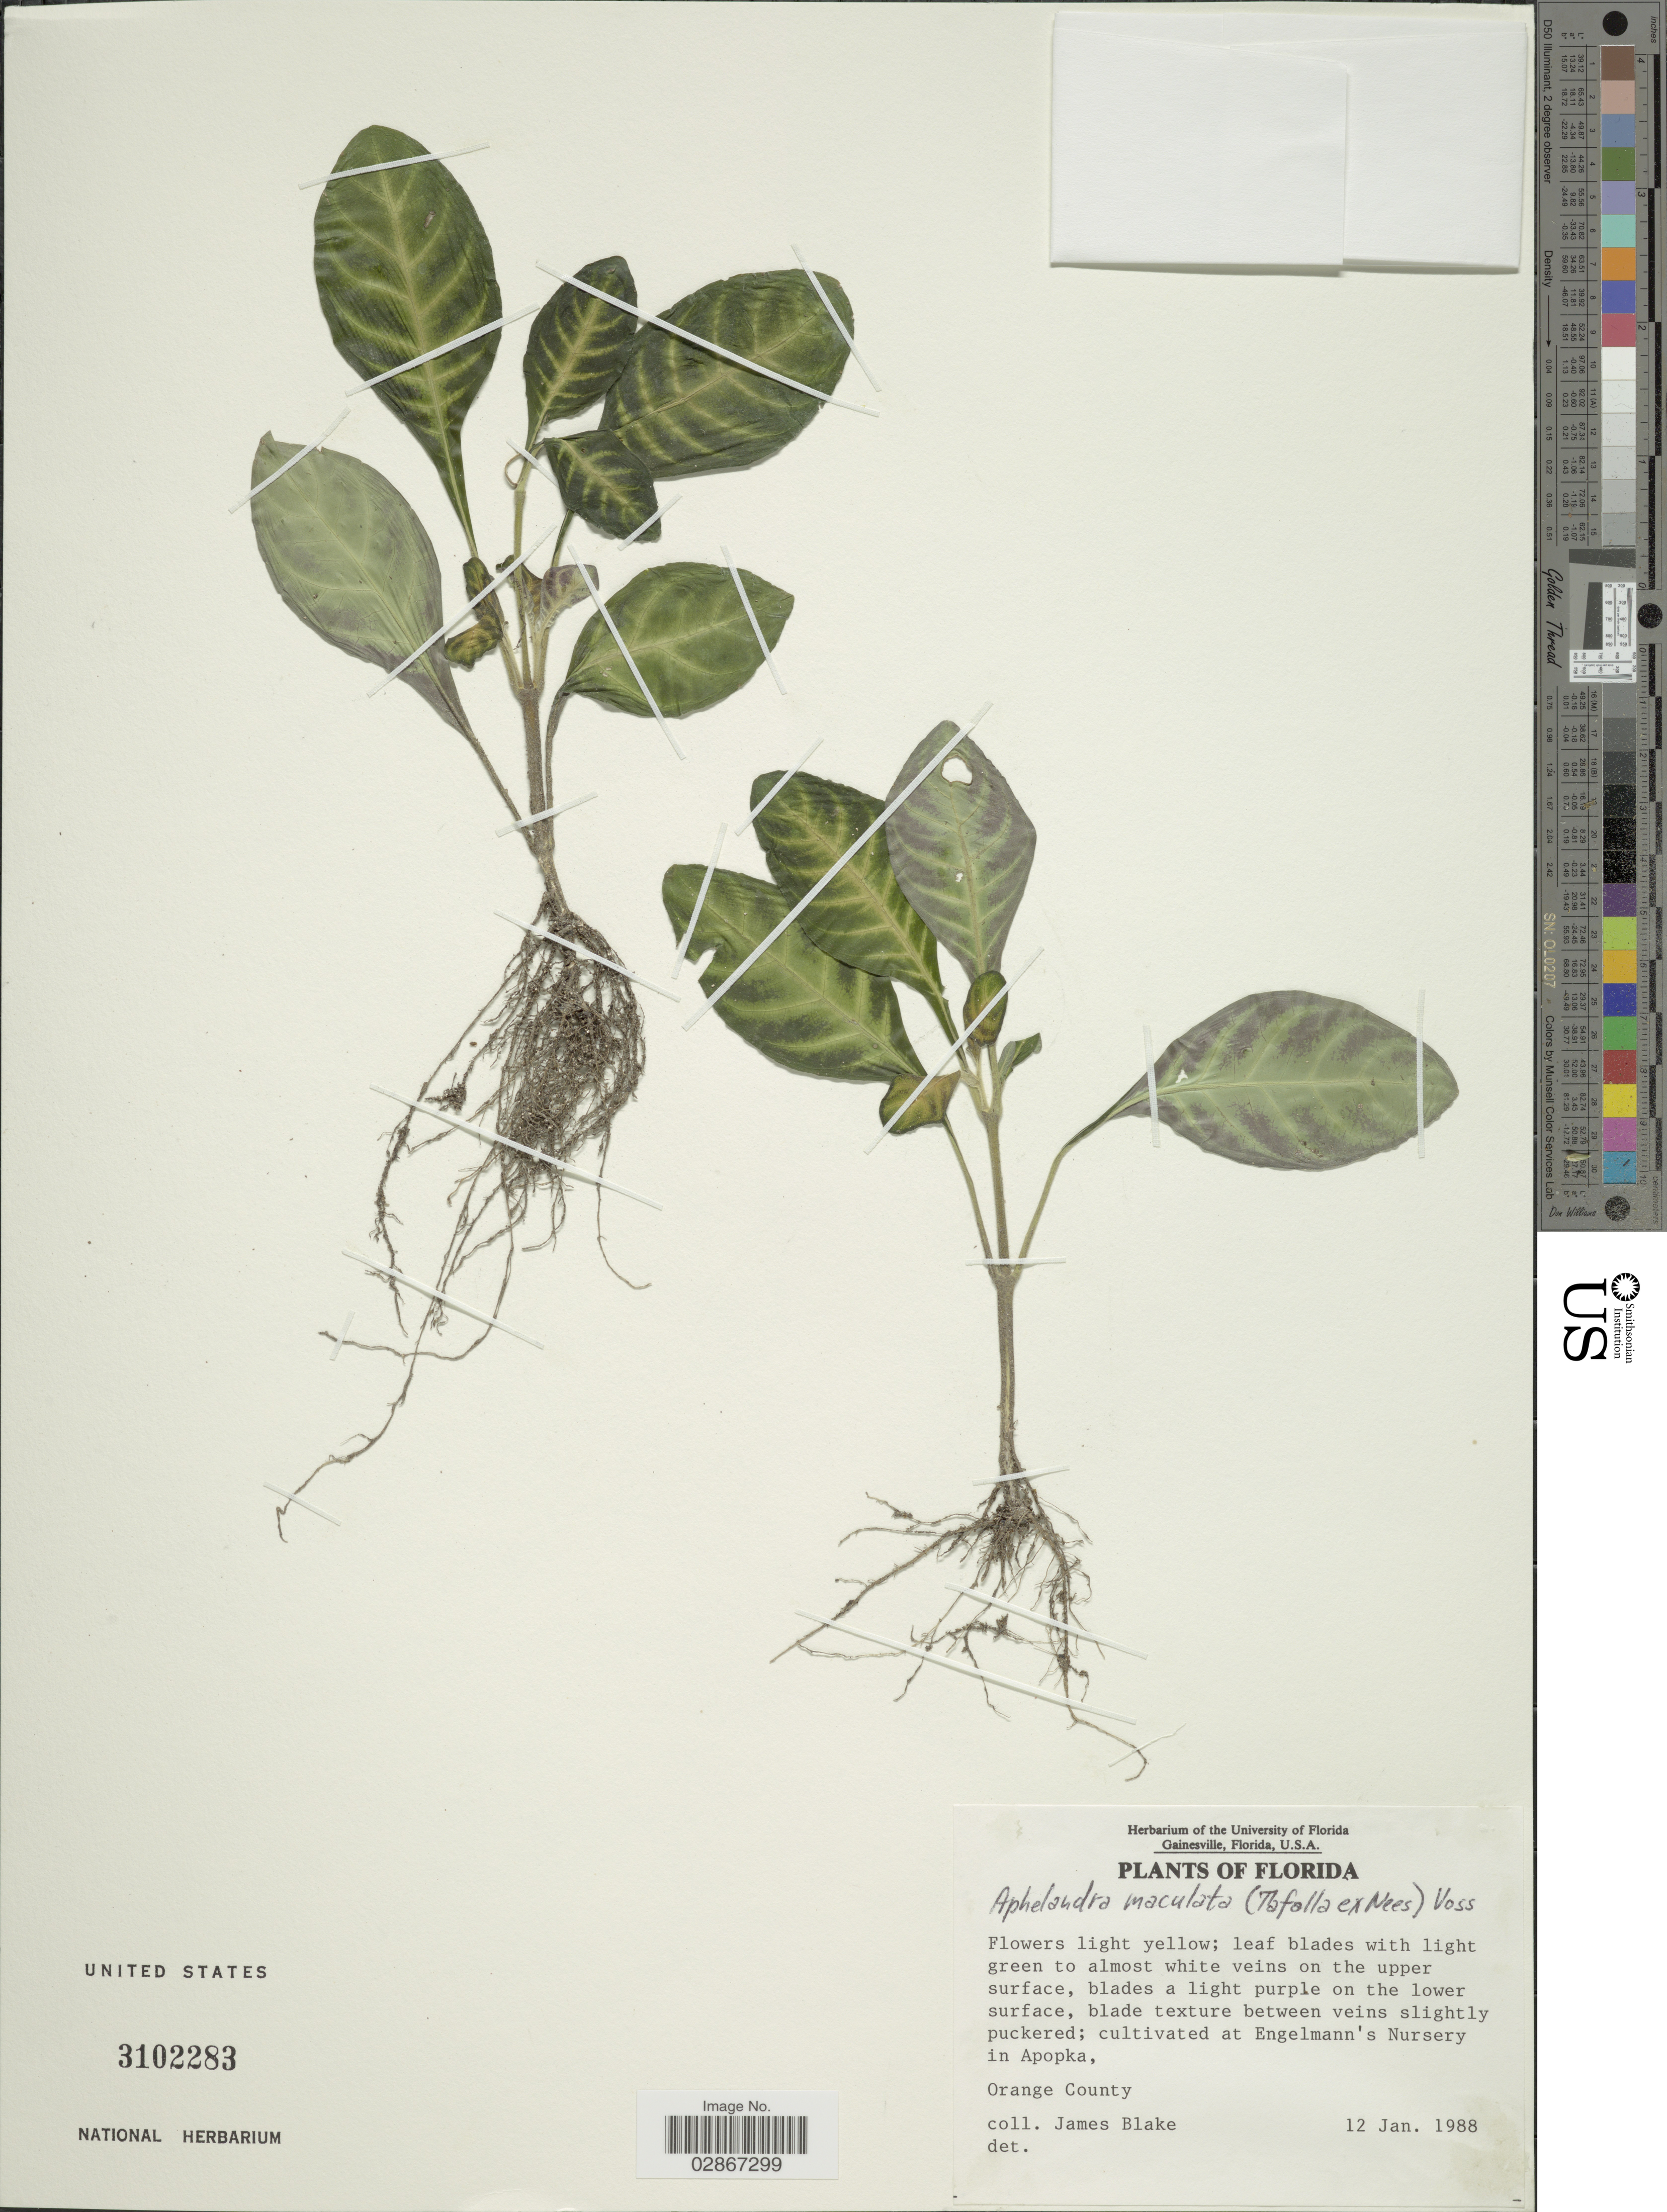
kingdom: Plantae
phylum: Tracheophyta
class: Magnoliopsida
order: Lamiales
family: Acanthaceae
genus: Aphelandra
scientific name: Aphelandra maculata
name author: (Tafalla ex Nees) Voss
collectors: J. B. Blake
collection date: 1988-01-12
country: United States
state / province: Florida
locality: Cultivated at Engelmann's Nursery in Apopka, Orange County.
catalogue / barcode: US 3102283